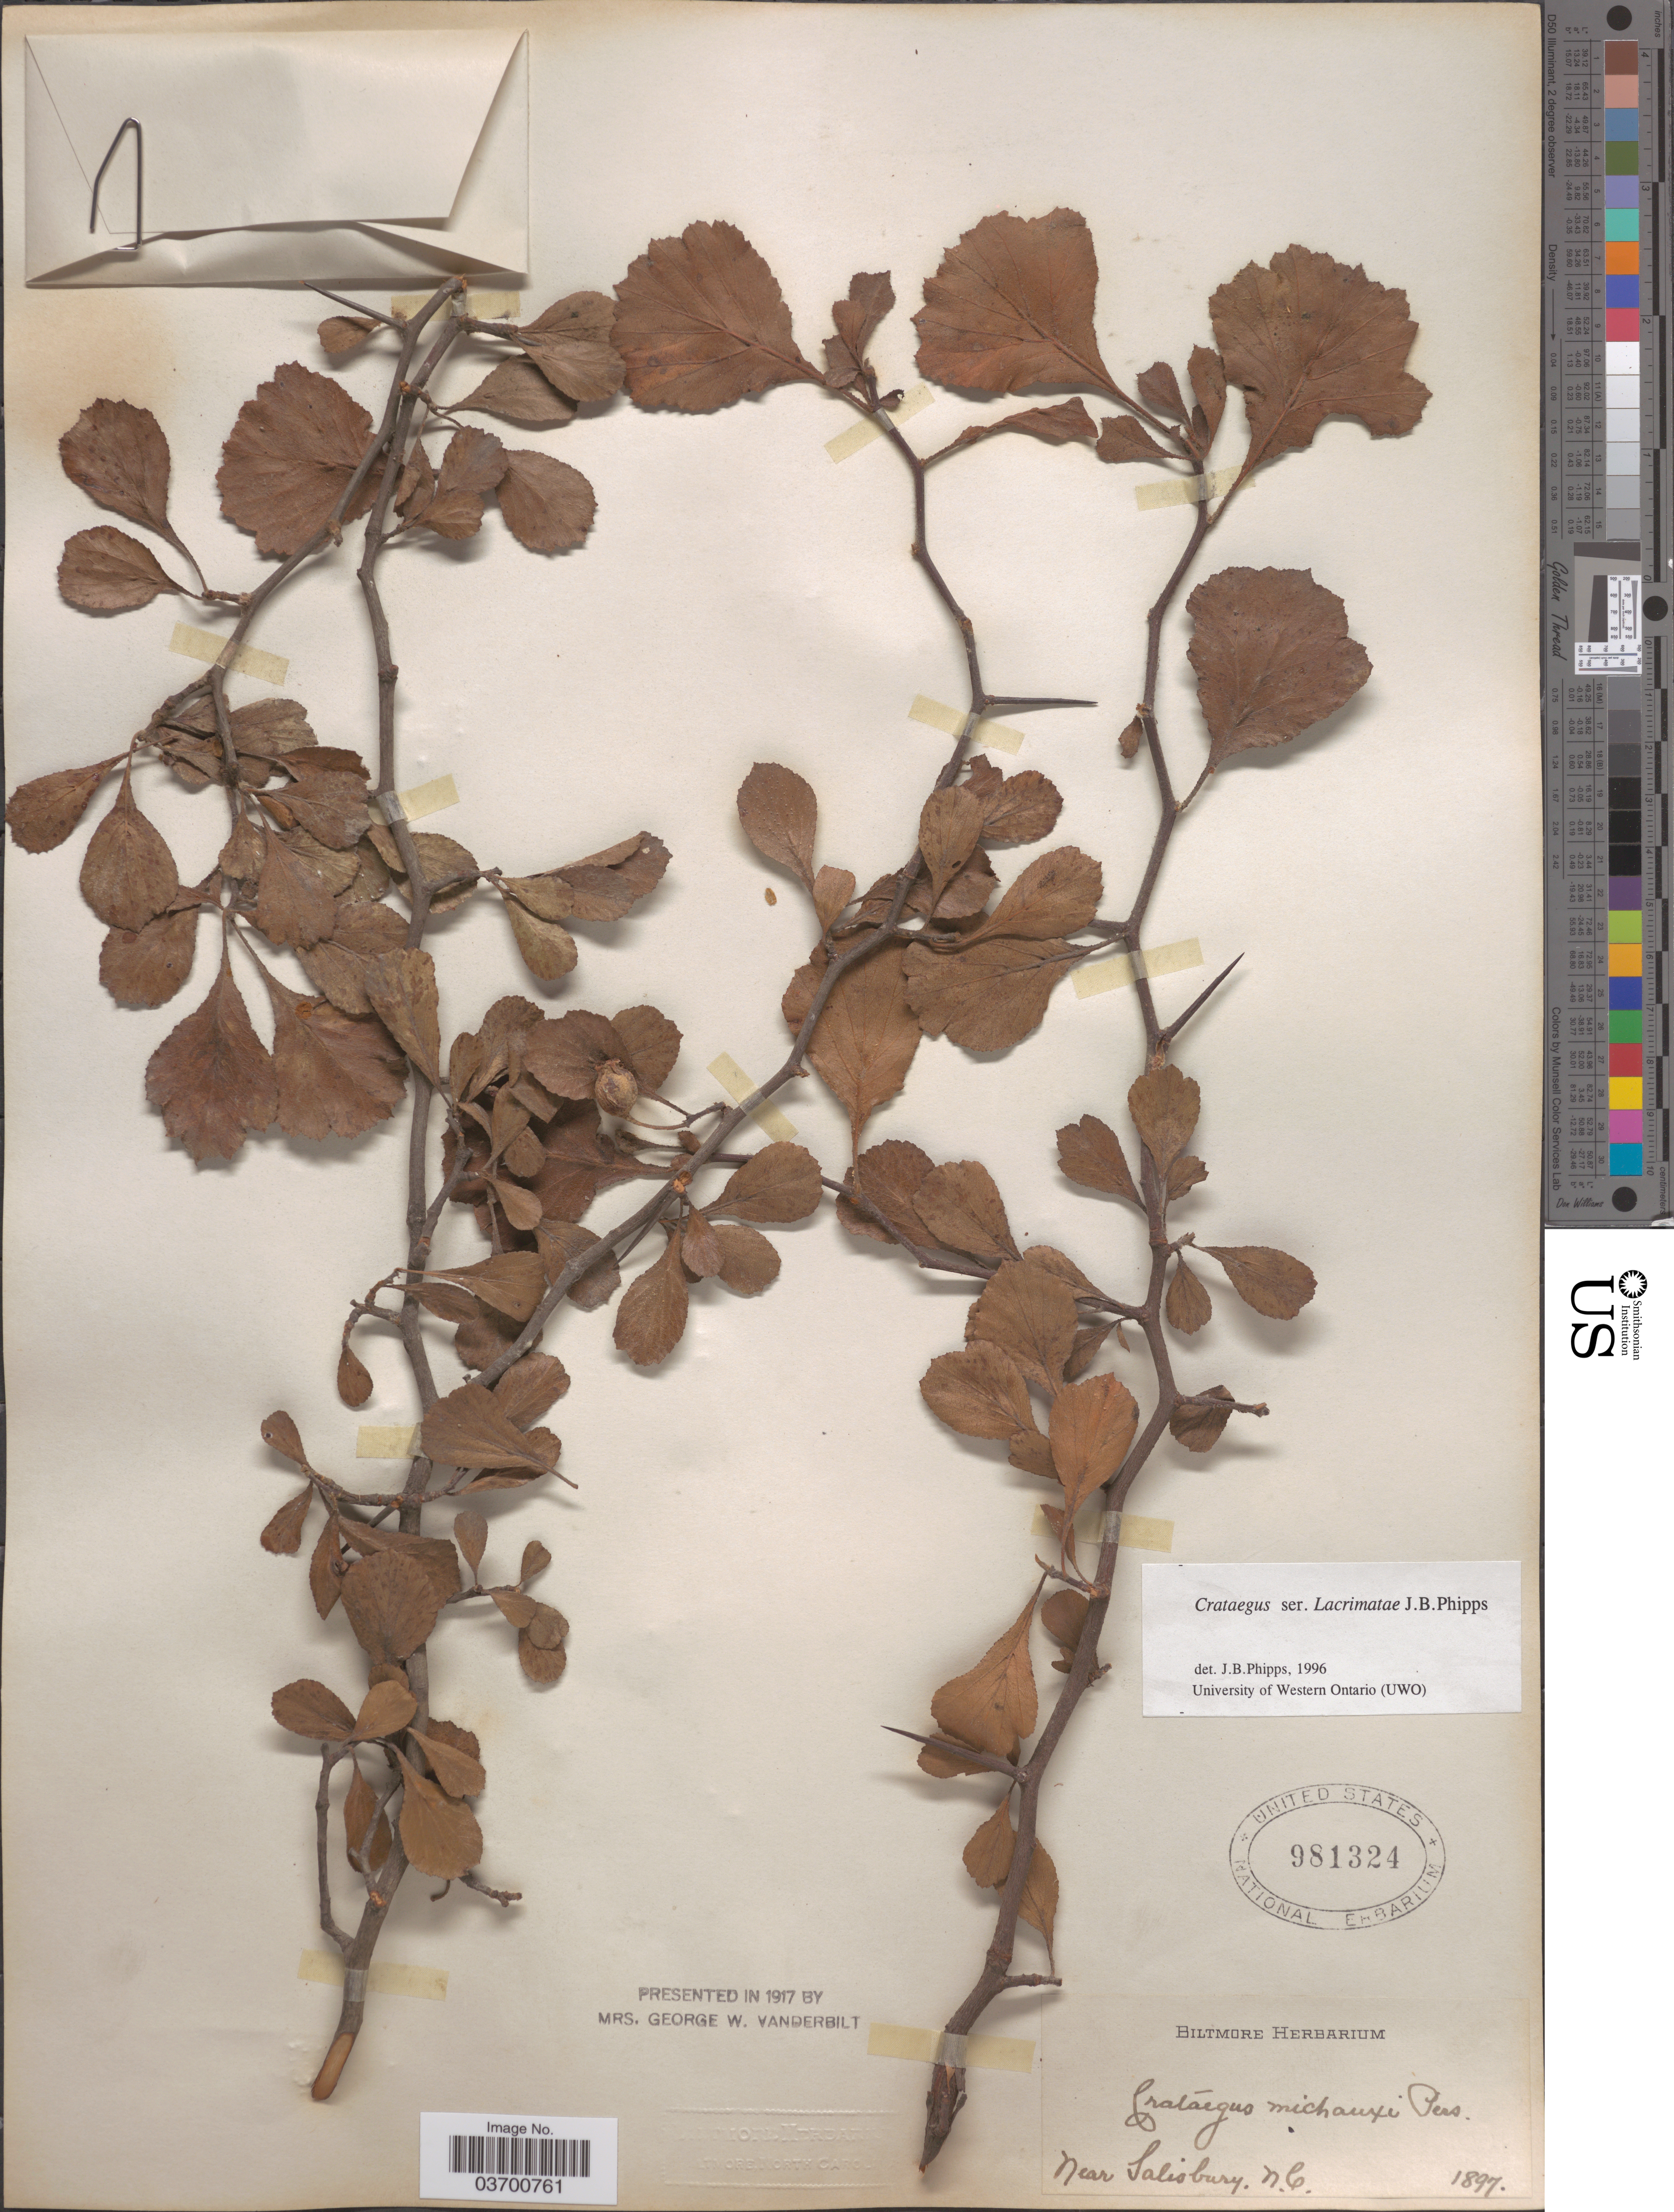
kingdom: Plantae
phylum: Tracheophyta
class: Magnoliopsida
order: Rosales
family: Rosaceae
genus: Crataegus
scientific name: Crataegus michauxii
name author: Pers.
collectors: ex herb. Biltmore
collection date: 1897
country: United States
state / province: North Carolina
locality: Near Salisbury.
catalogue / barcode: US 981324